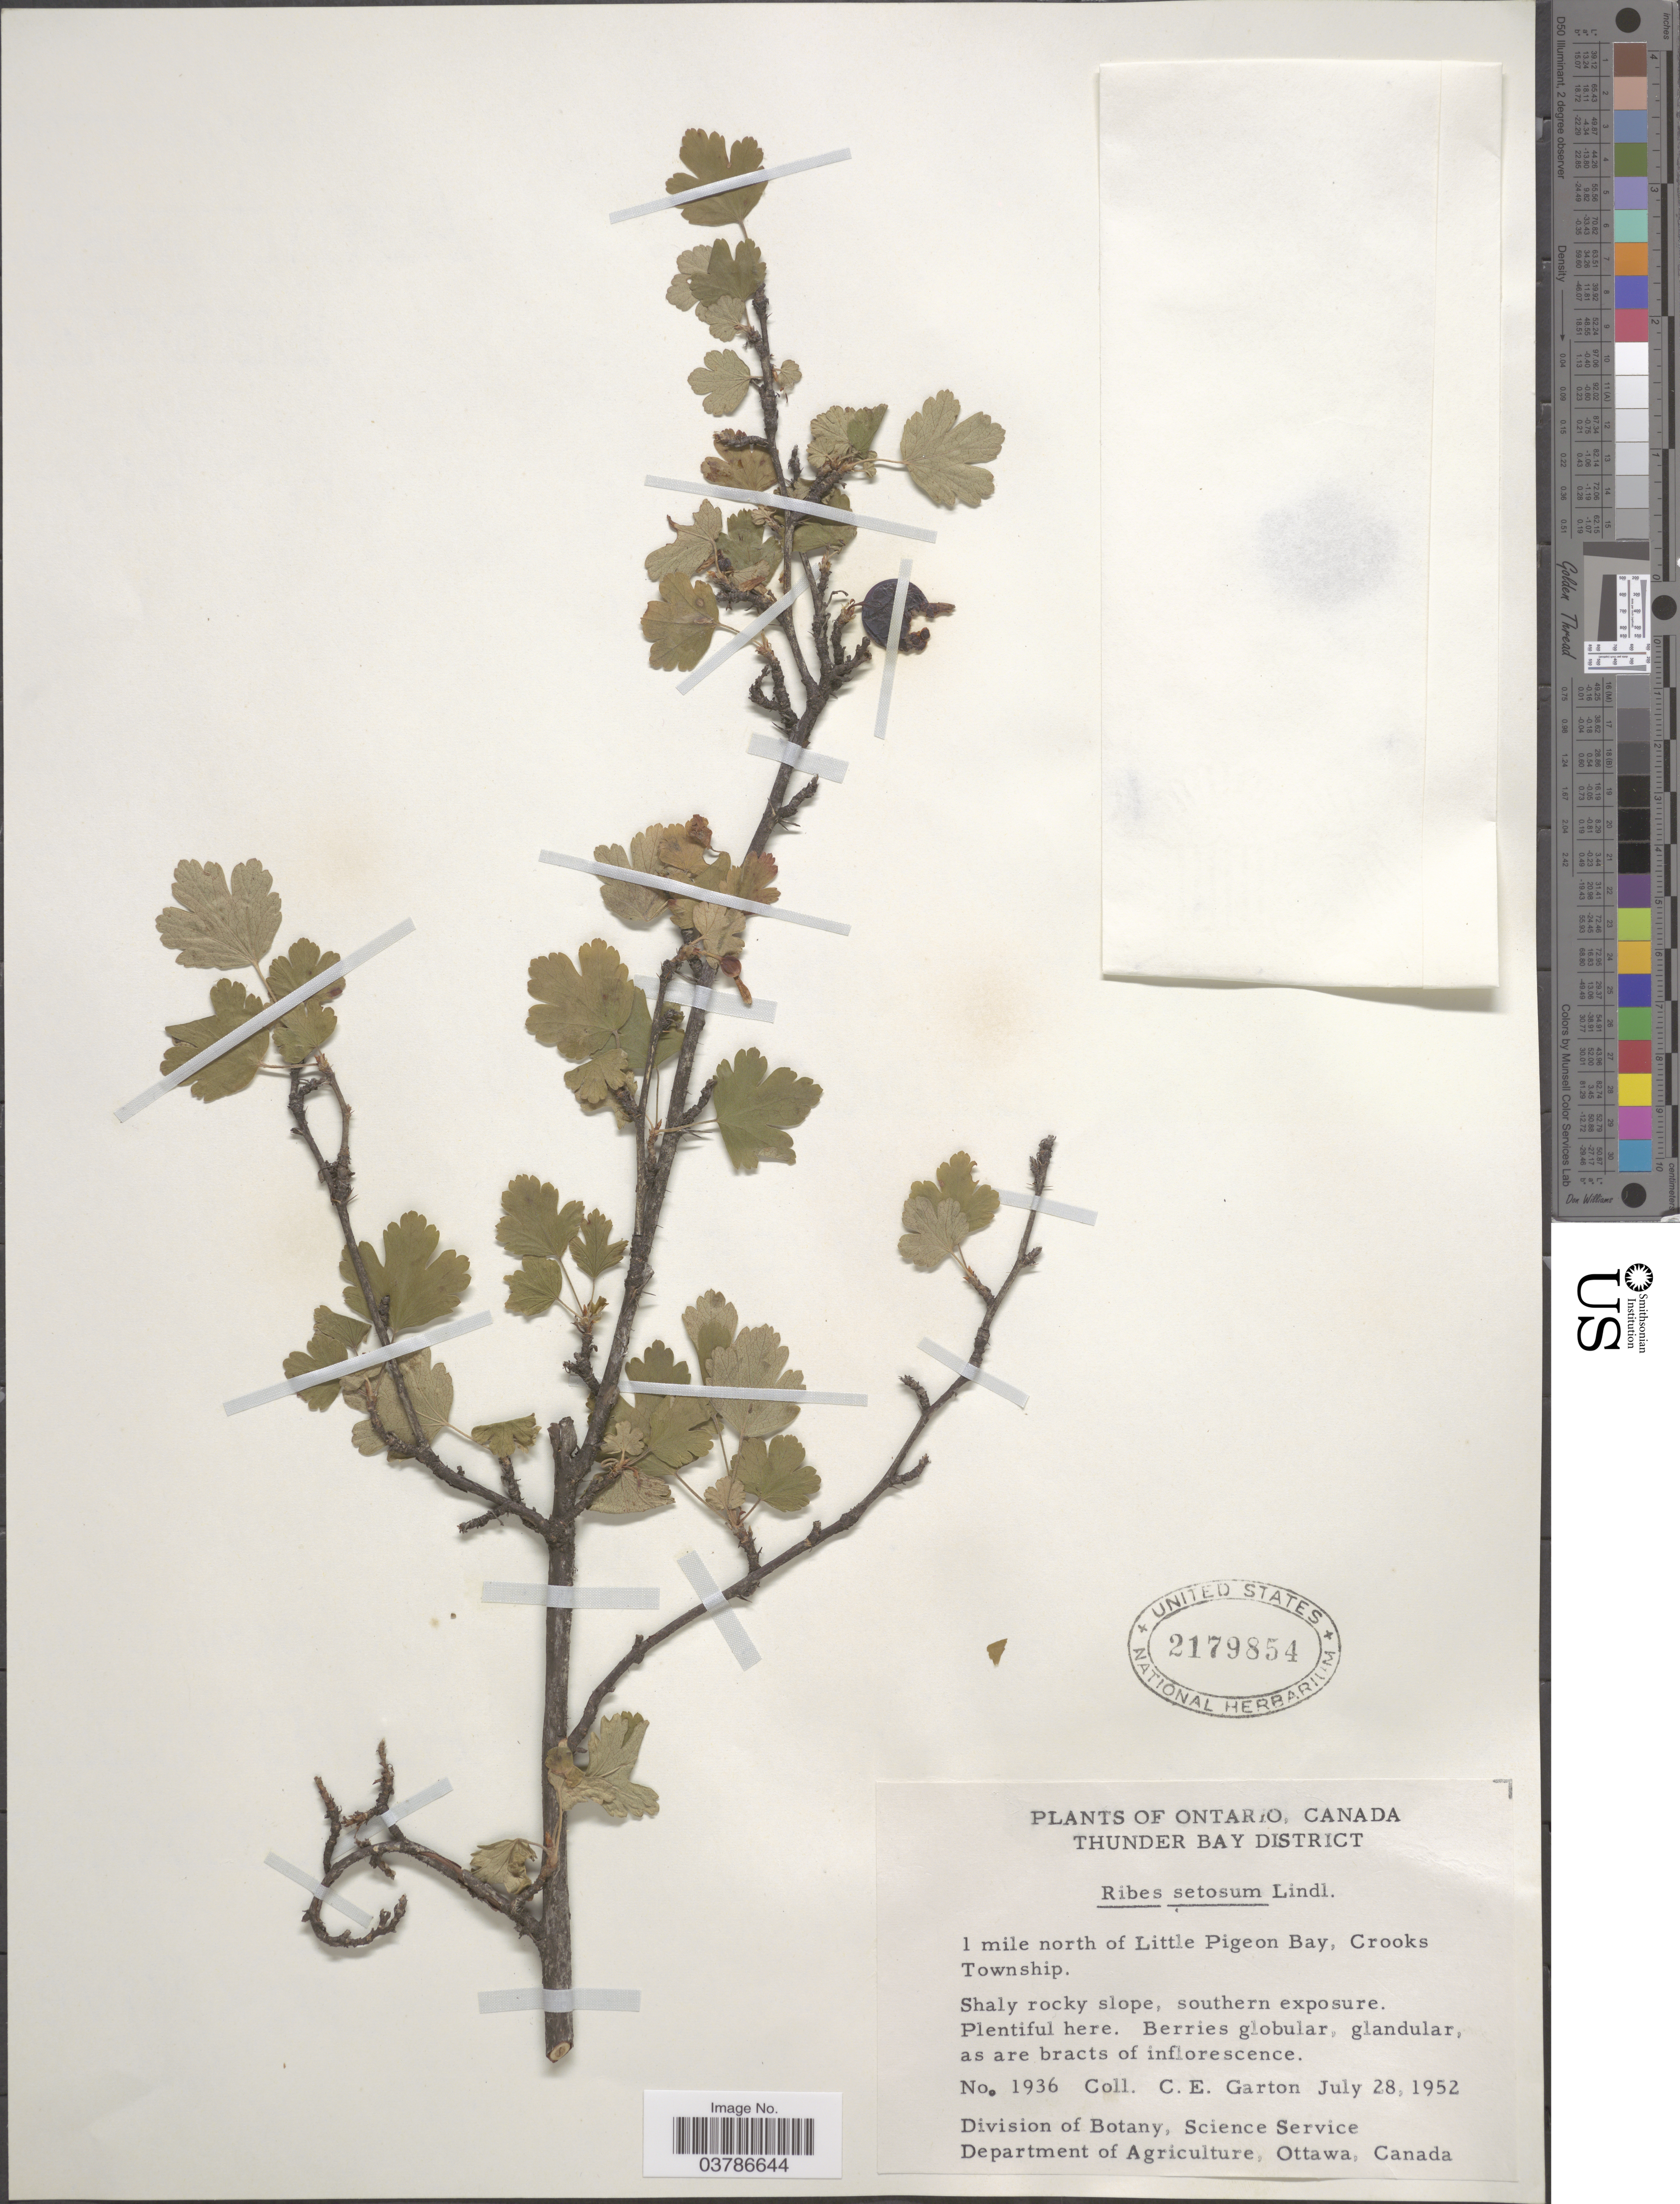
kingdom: Plantae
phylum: Tracheophyta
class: Magnoliopsida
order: Saxifragales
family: Grossulariaceae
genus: Ribes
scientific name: Ribes oxyacanthoides var. setosum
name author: (Lindl.) Dorn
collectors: C. E. Garton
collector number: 1936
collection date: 1952-07-28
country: Canada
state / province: Ontario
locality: Thunder Bay District. 1 mile north of Little Pigeon Bay, Crooks Township.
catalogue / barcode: US 2179854